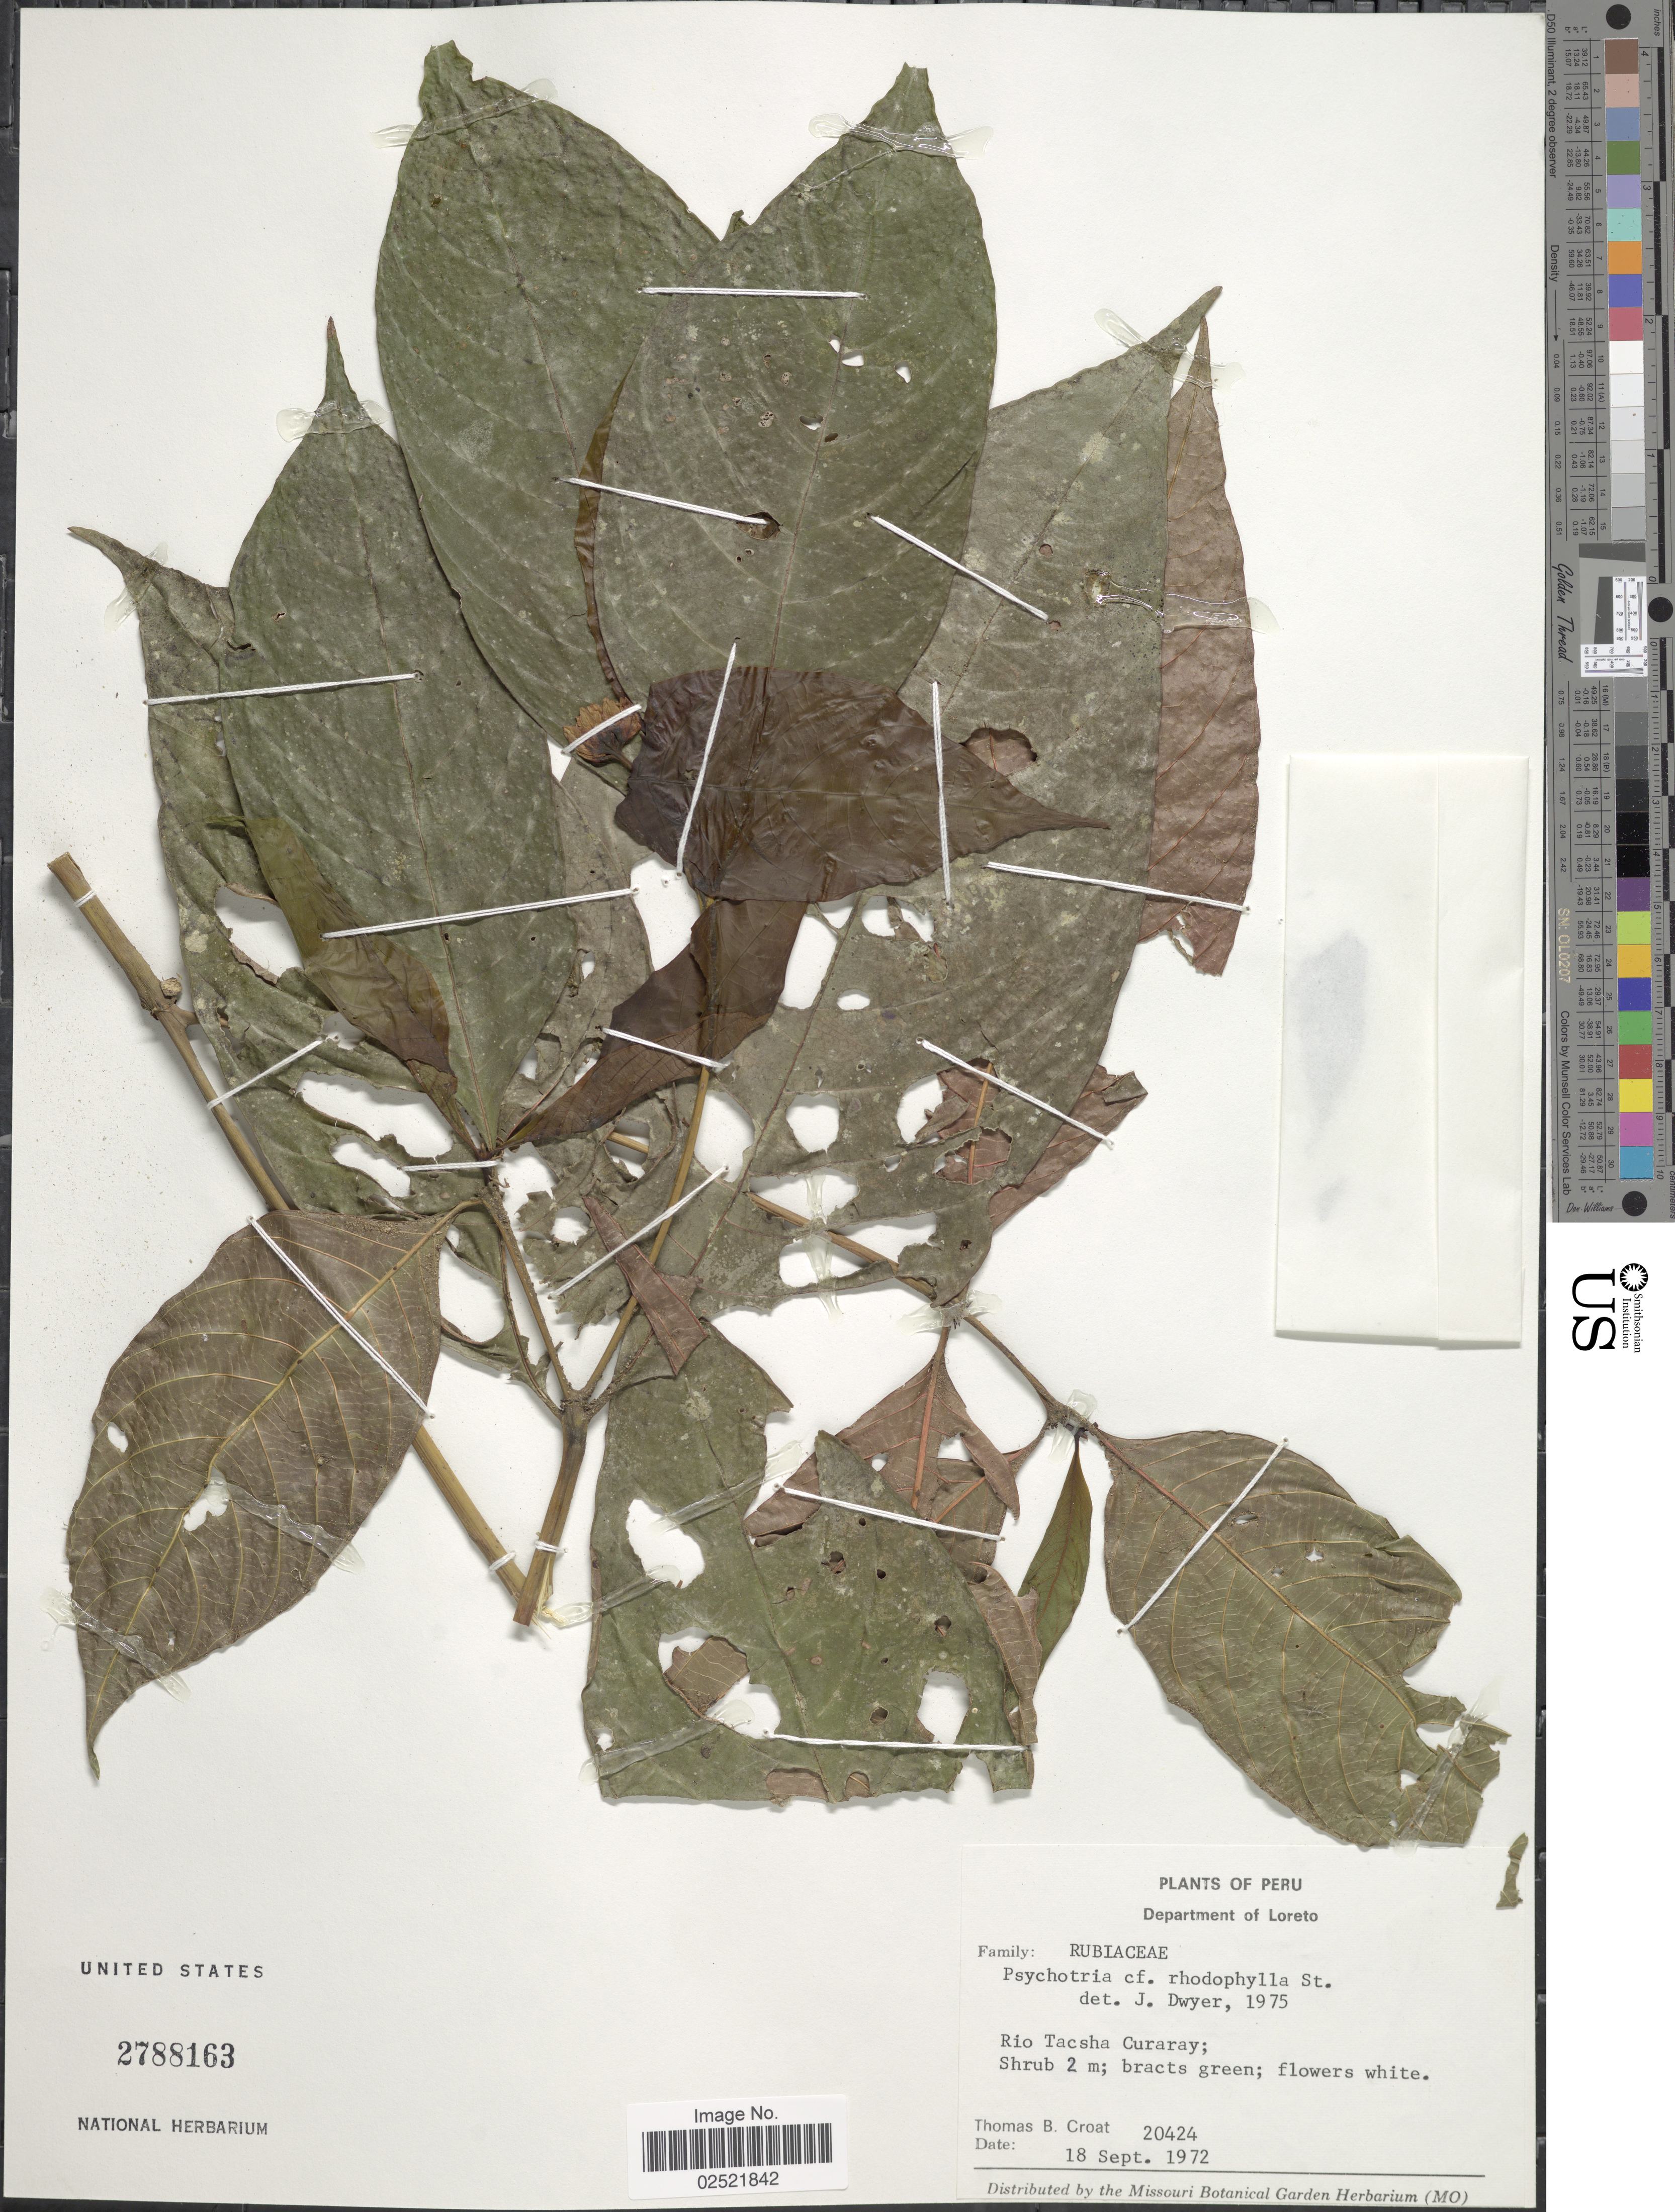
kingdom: Plantae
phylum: Tracheophyta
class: Magnoliopsida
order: Gentianales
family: Rubiaceae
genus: Psychotria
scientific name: Psychotria rhodophylla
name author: Standl.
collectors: T. B. Croat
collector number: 20424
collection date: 1972-09-18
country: Peru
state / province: Loreto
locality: Rio Tacsha Curaray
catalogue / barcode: US 2788163